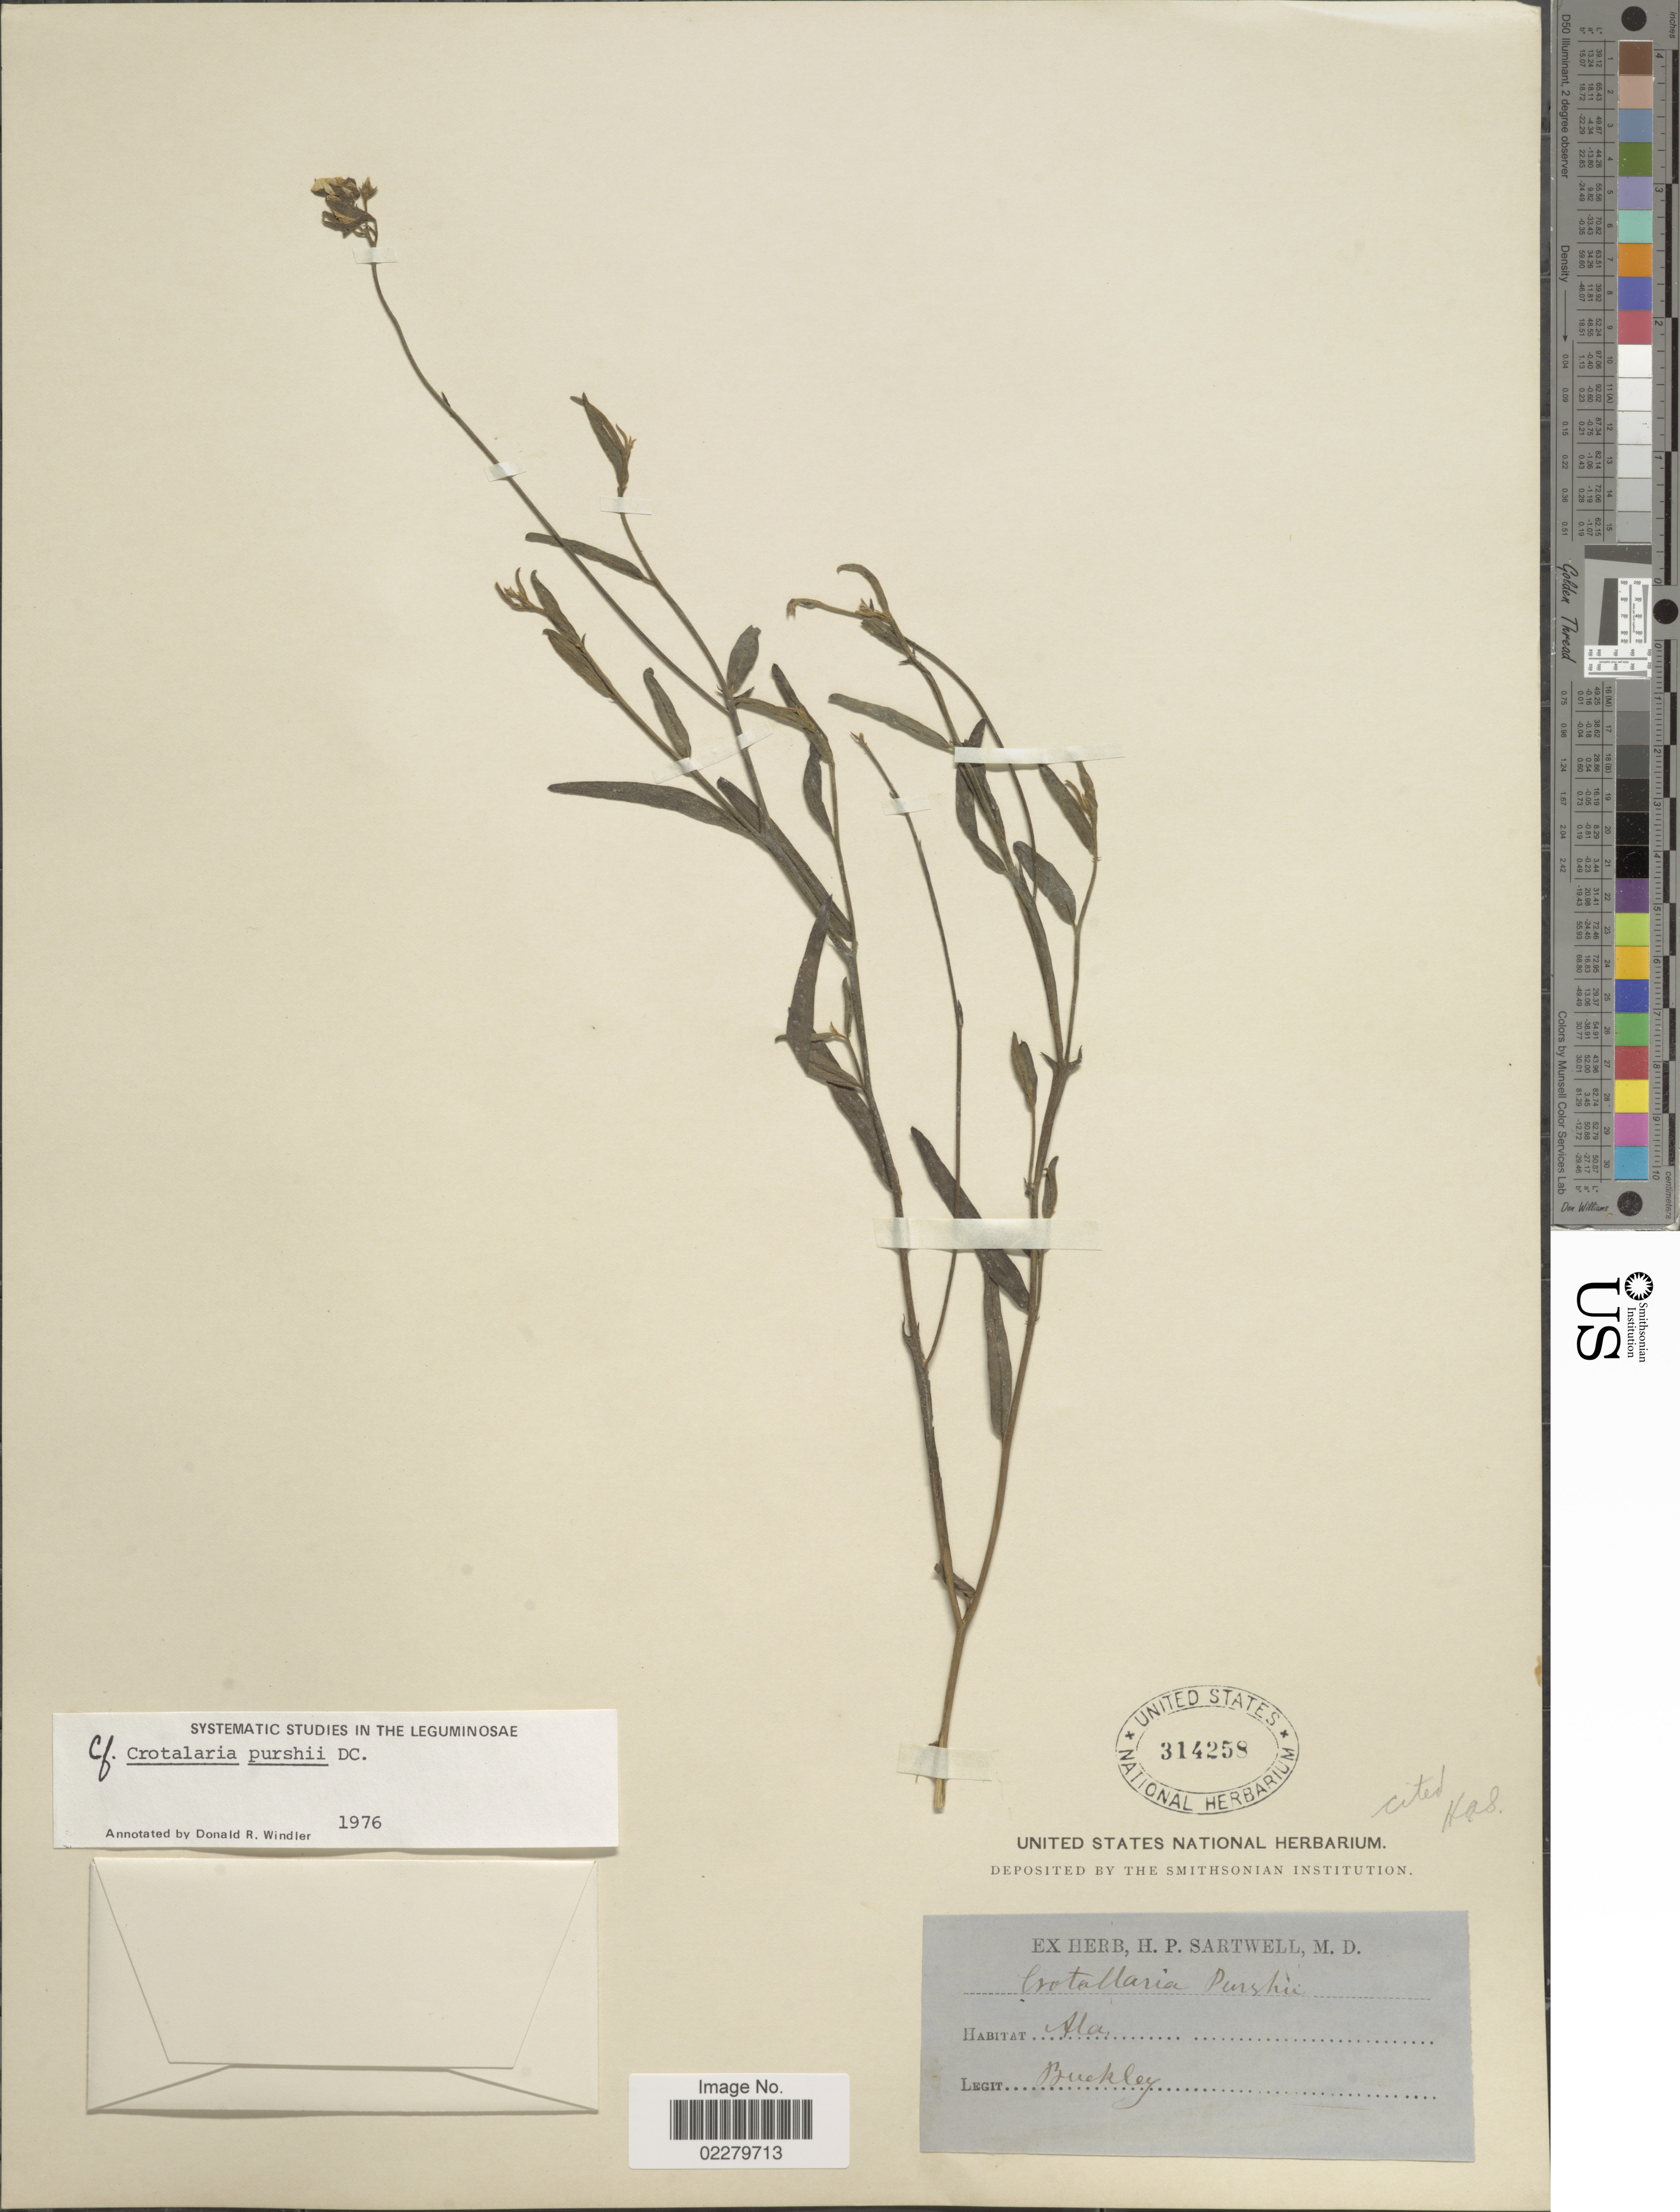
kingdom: Plantae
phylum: Tracheophyta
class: Magnoliopsida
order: Fabales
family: Fabaceae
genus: Crotalaria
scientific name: Crotalaria purshii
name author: DC.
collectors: -- Buckley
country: United States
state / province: Alabama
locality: Ala.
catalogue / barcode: US 314258